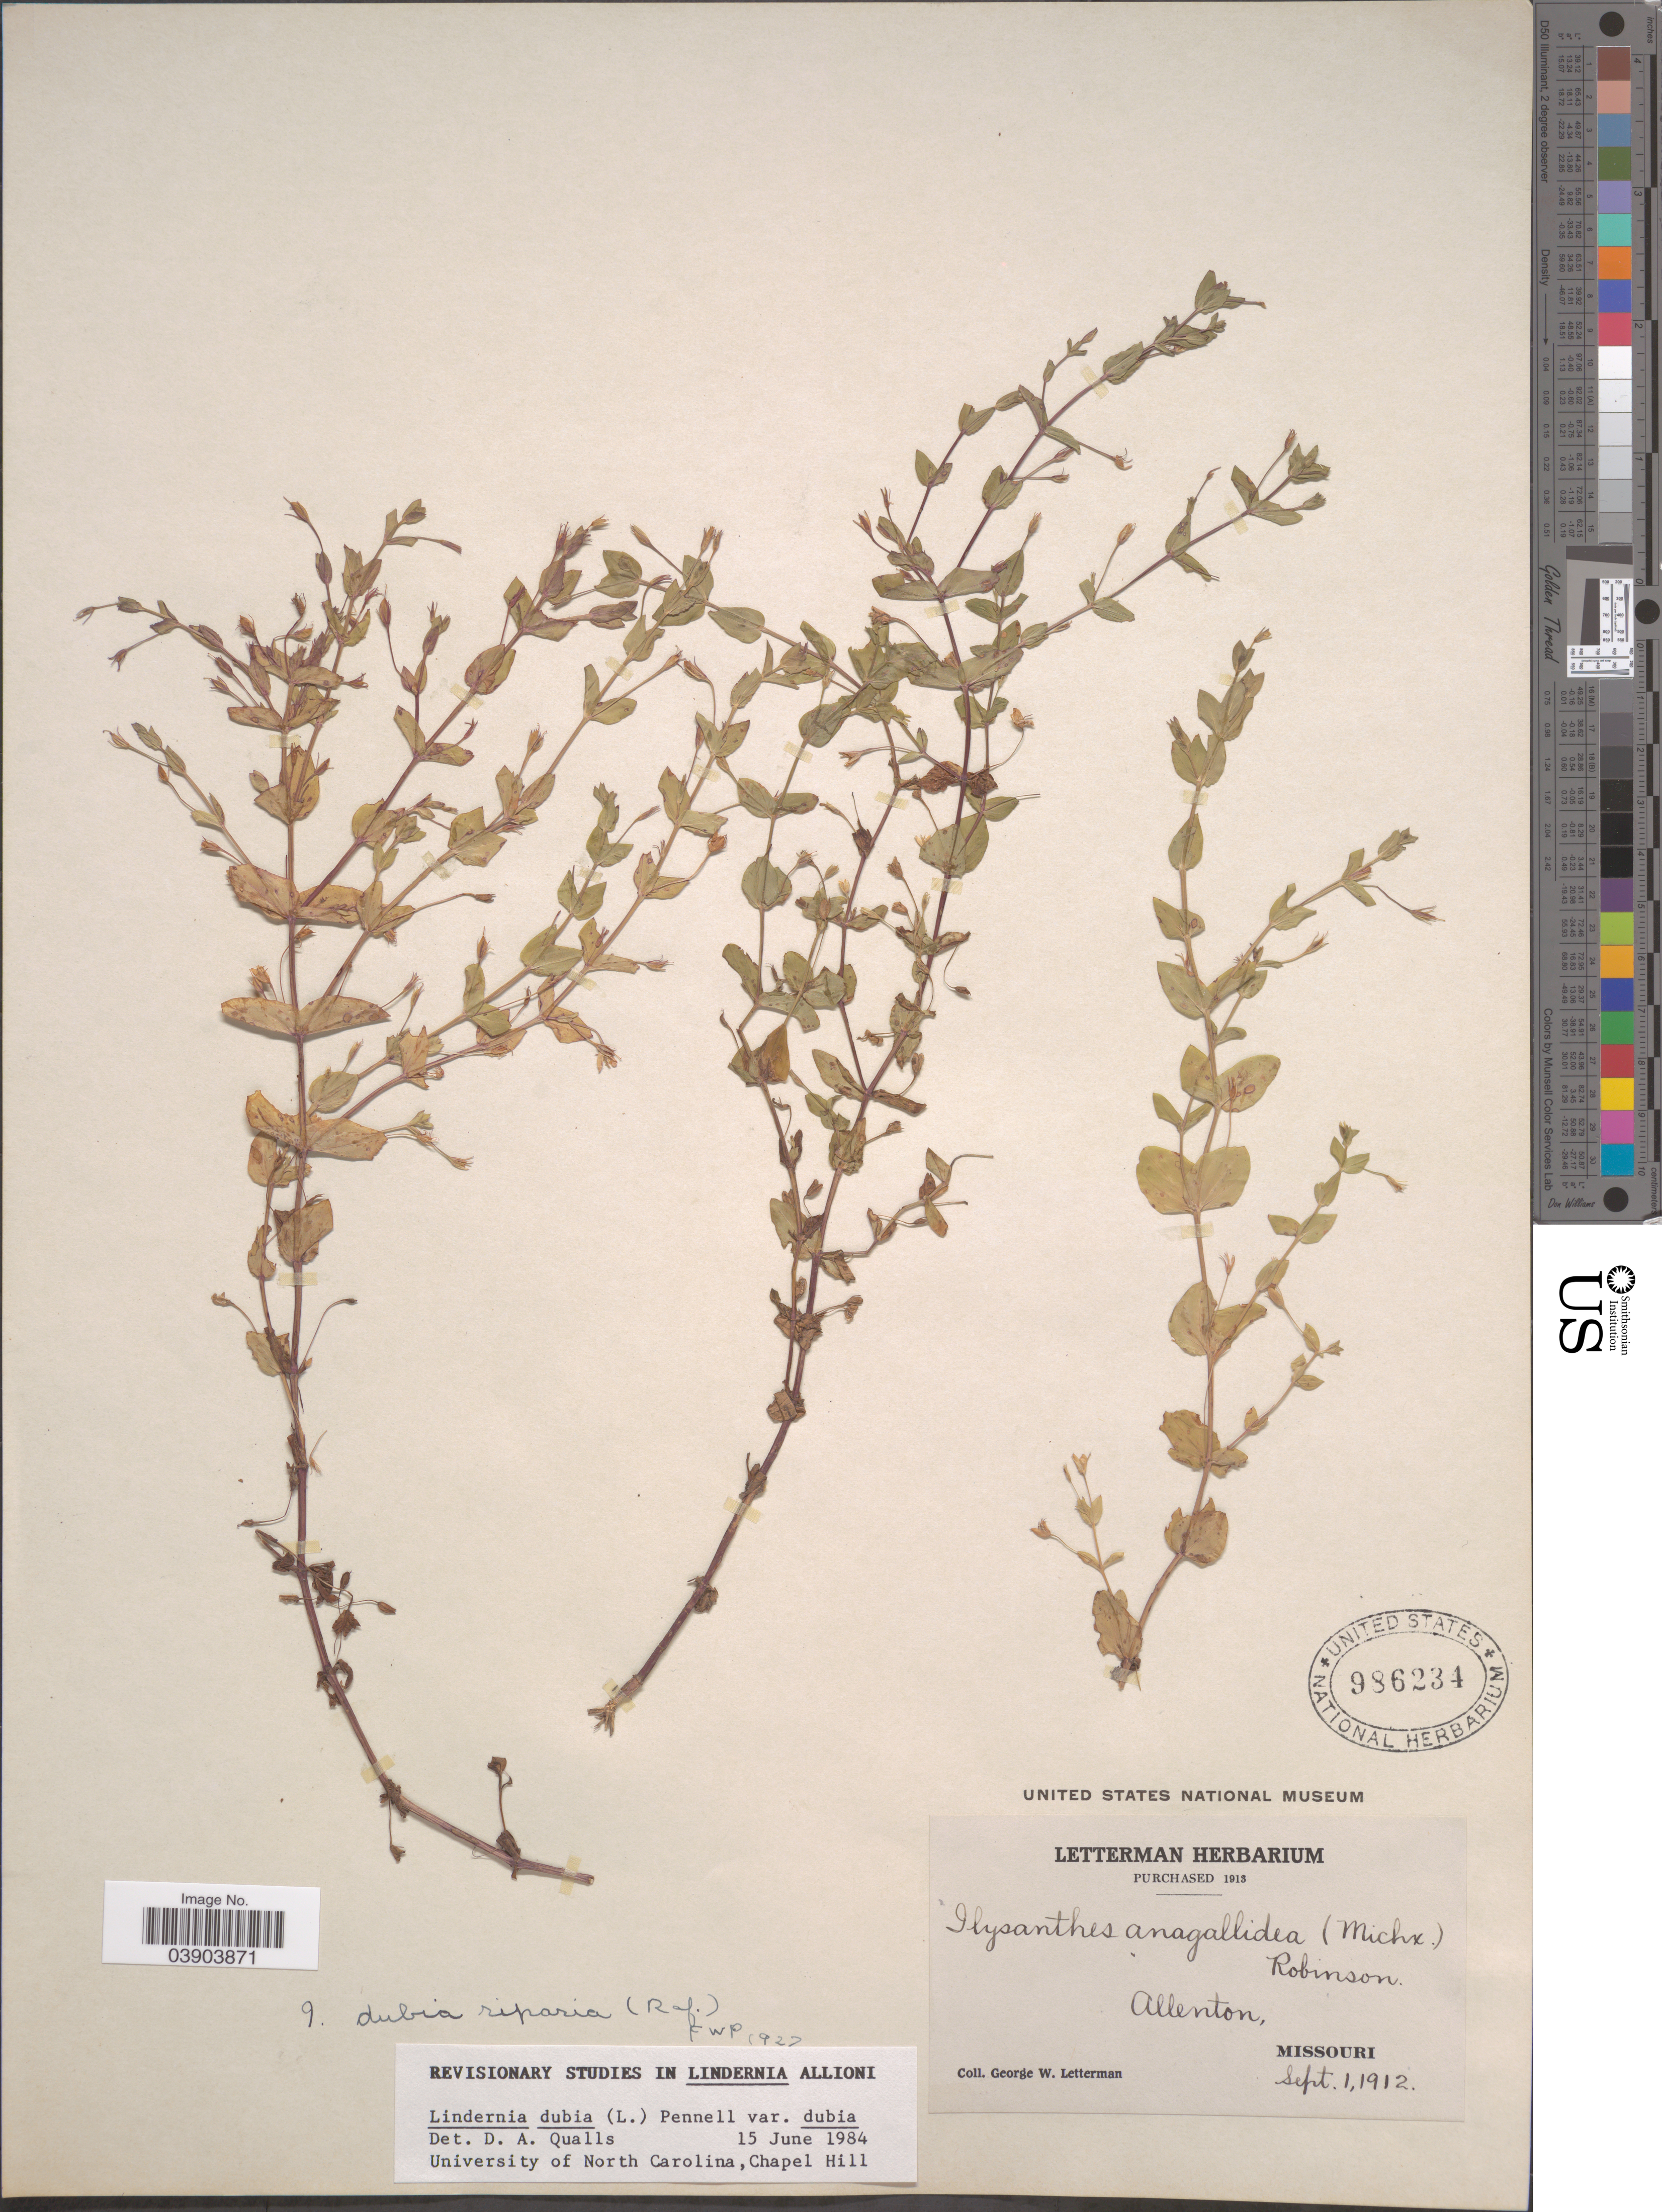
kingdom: Plantae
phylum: Tracheophyta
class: Magnoliopsida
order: Lamiales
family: Linderniaceae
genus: Lindernia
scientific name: Lindernia dubia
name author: (L.) Pennell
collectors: G. W. Letterman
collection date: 1912-09-01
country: United States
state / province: Missouri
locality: Allenton.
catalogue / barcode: US 986234